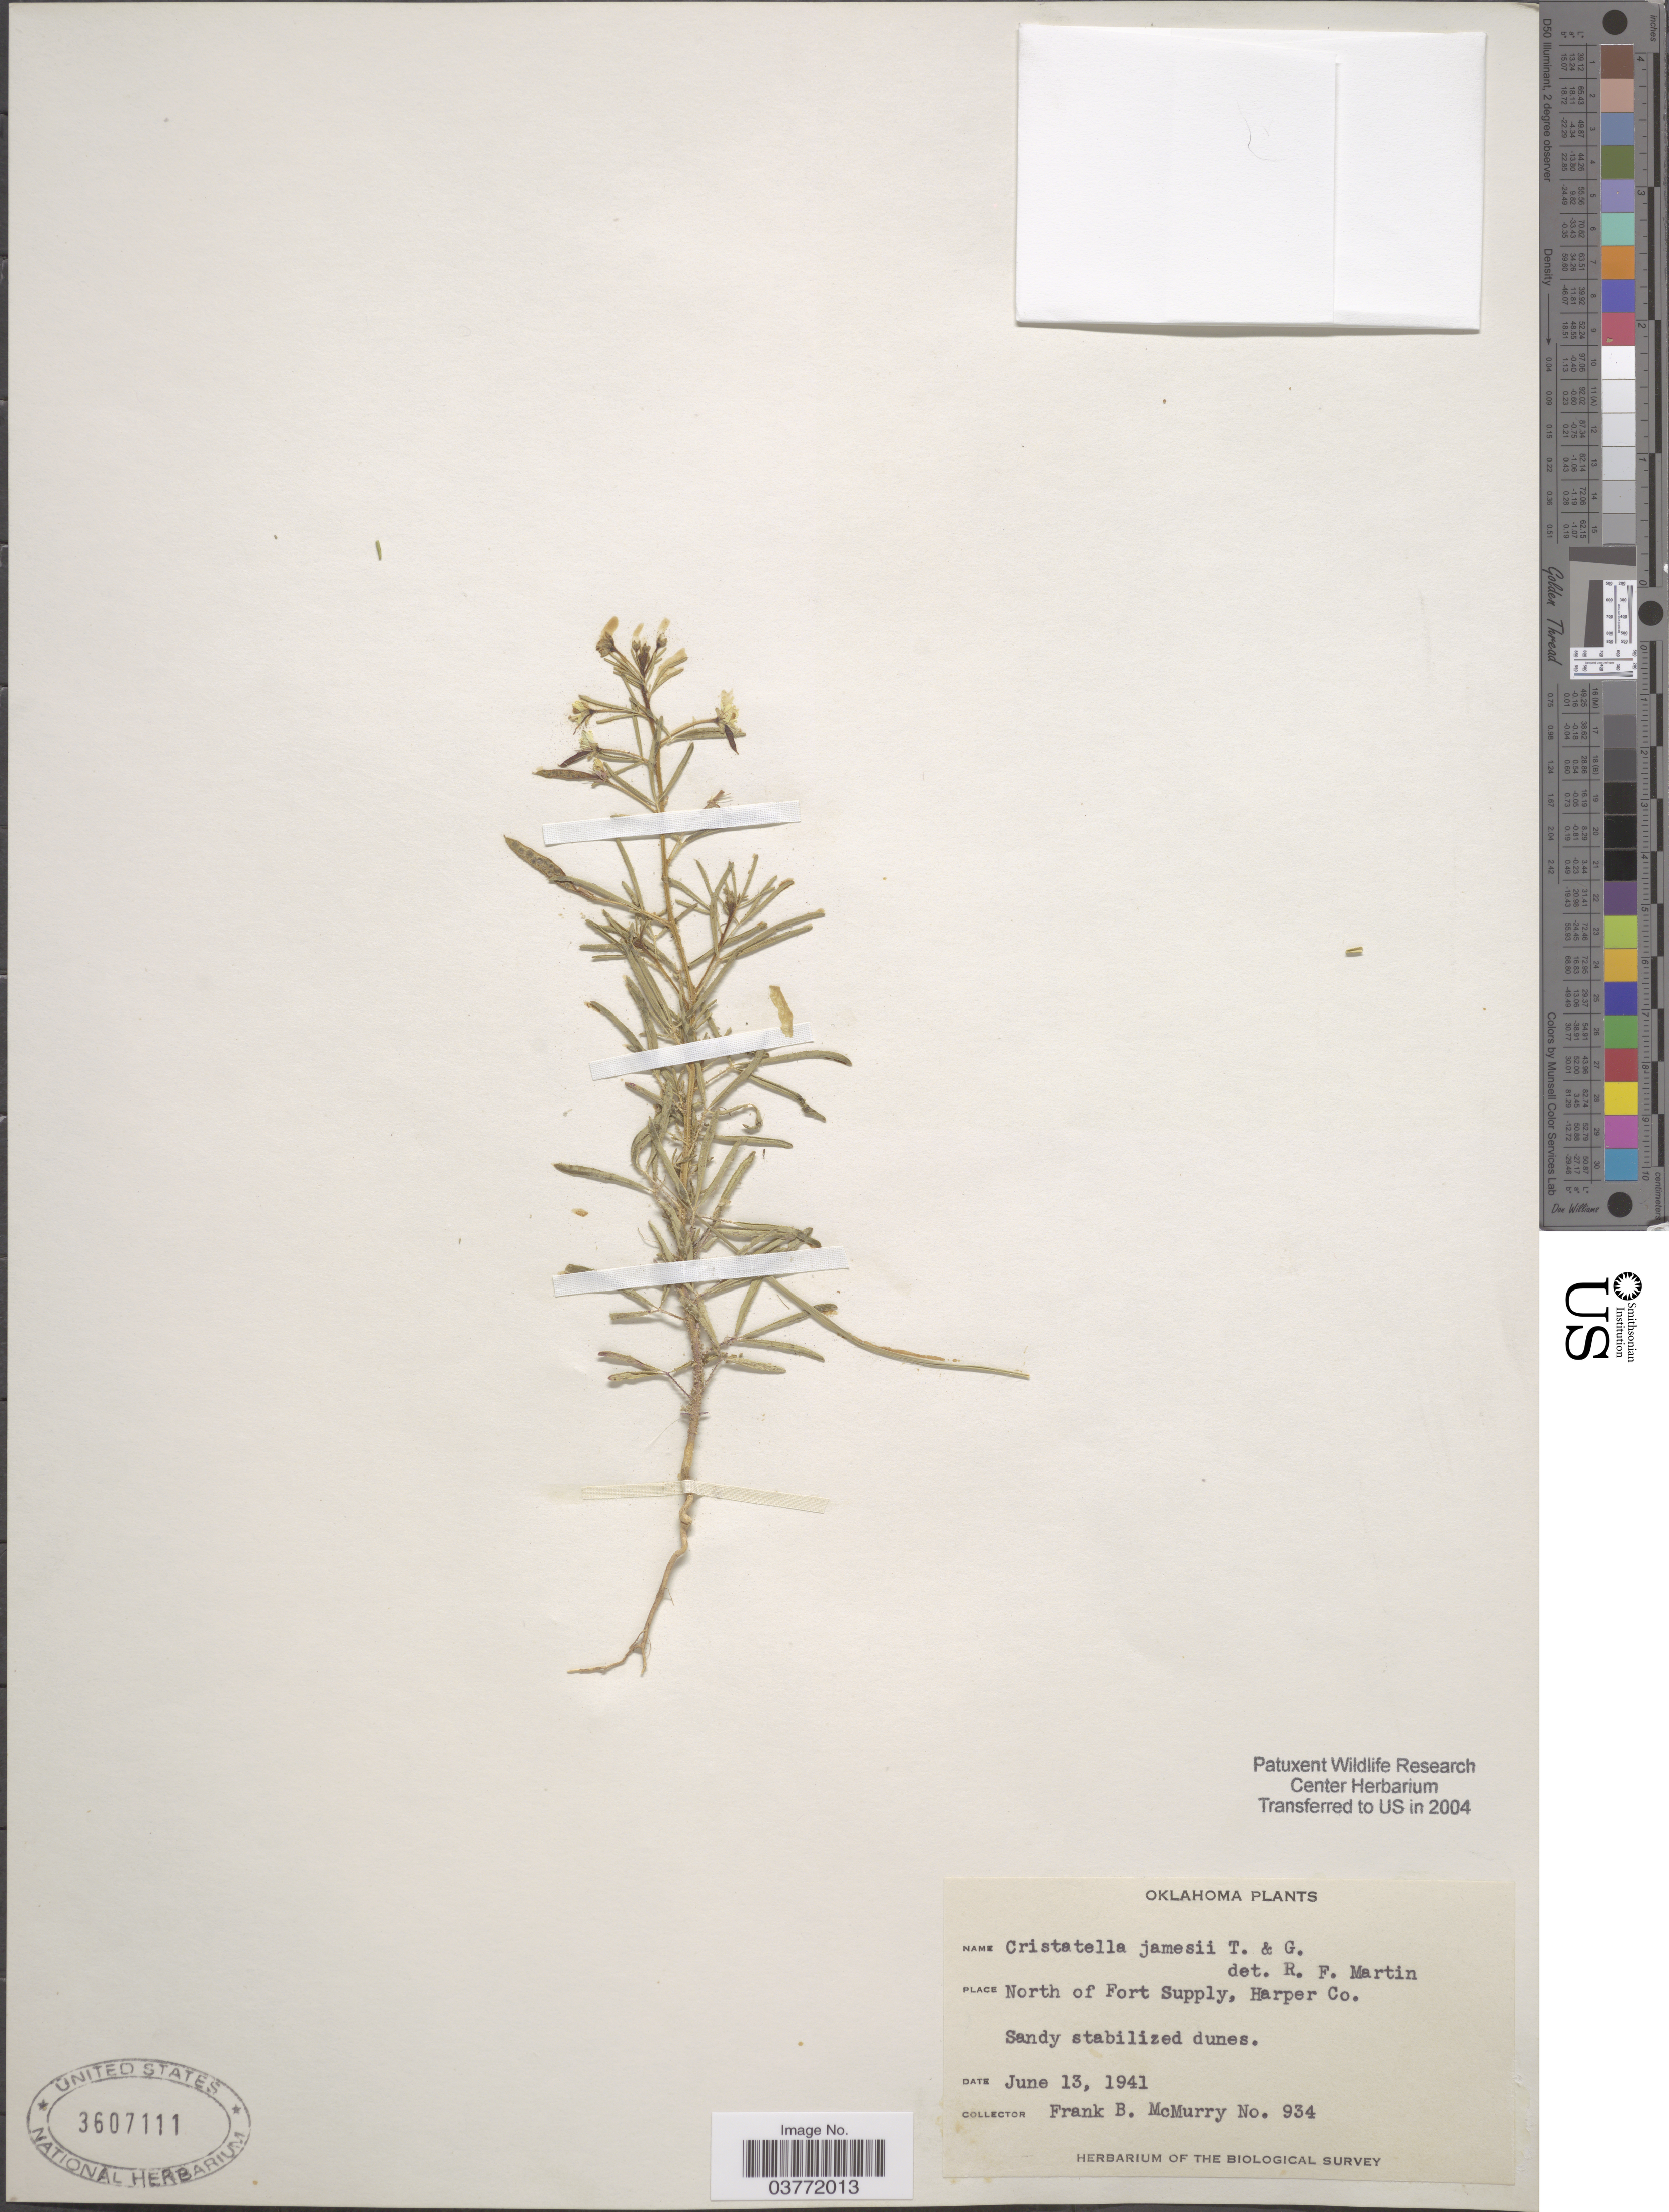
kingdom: Plantae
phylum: Tracheophyta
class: Magnoliopsida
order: Brassicales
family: Cleomaceae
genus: Polanisia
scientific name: Polanisia jamesii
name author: (Torr. & A. Gray) Iltis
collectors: F. B. McMurry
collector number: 934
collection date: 1941-06-13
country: United States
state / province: Oklahoma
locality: Place: North of Fort Supply, Harper Co.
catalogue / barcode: US 3607111